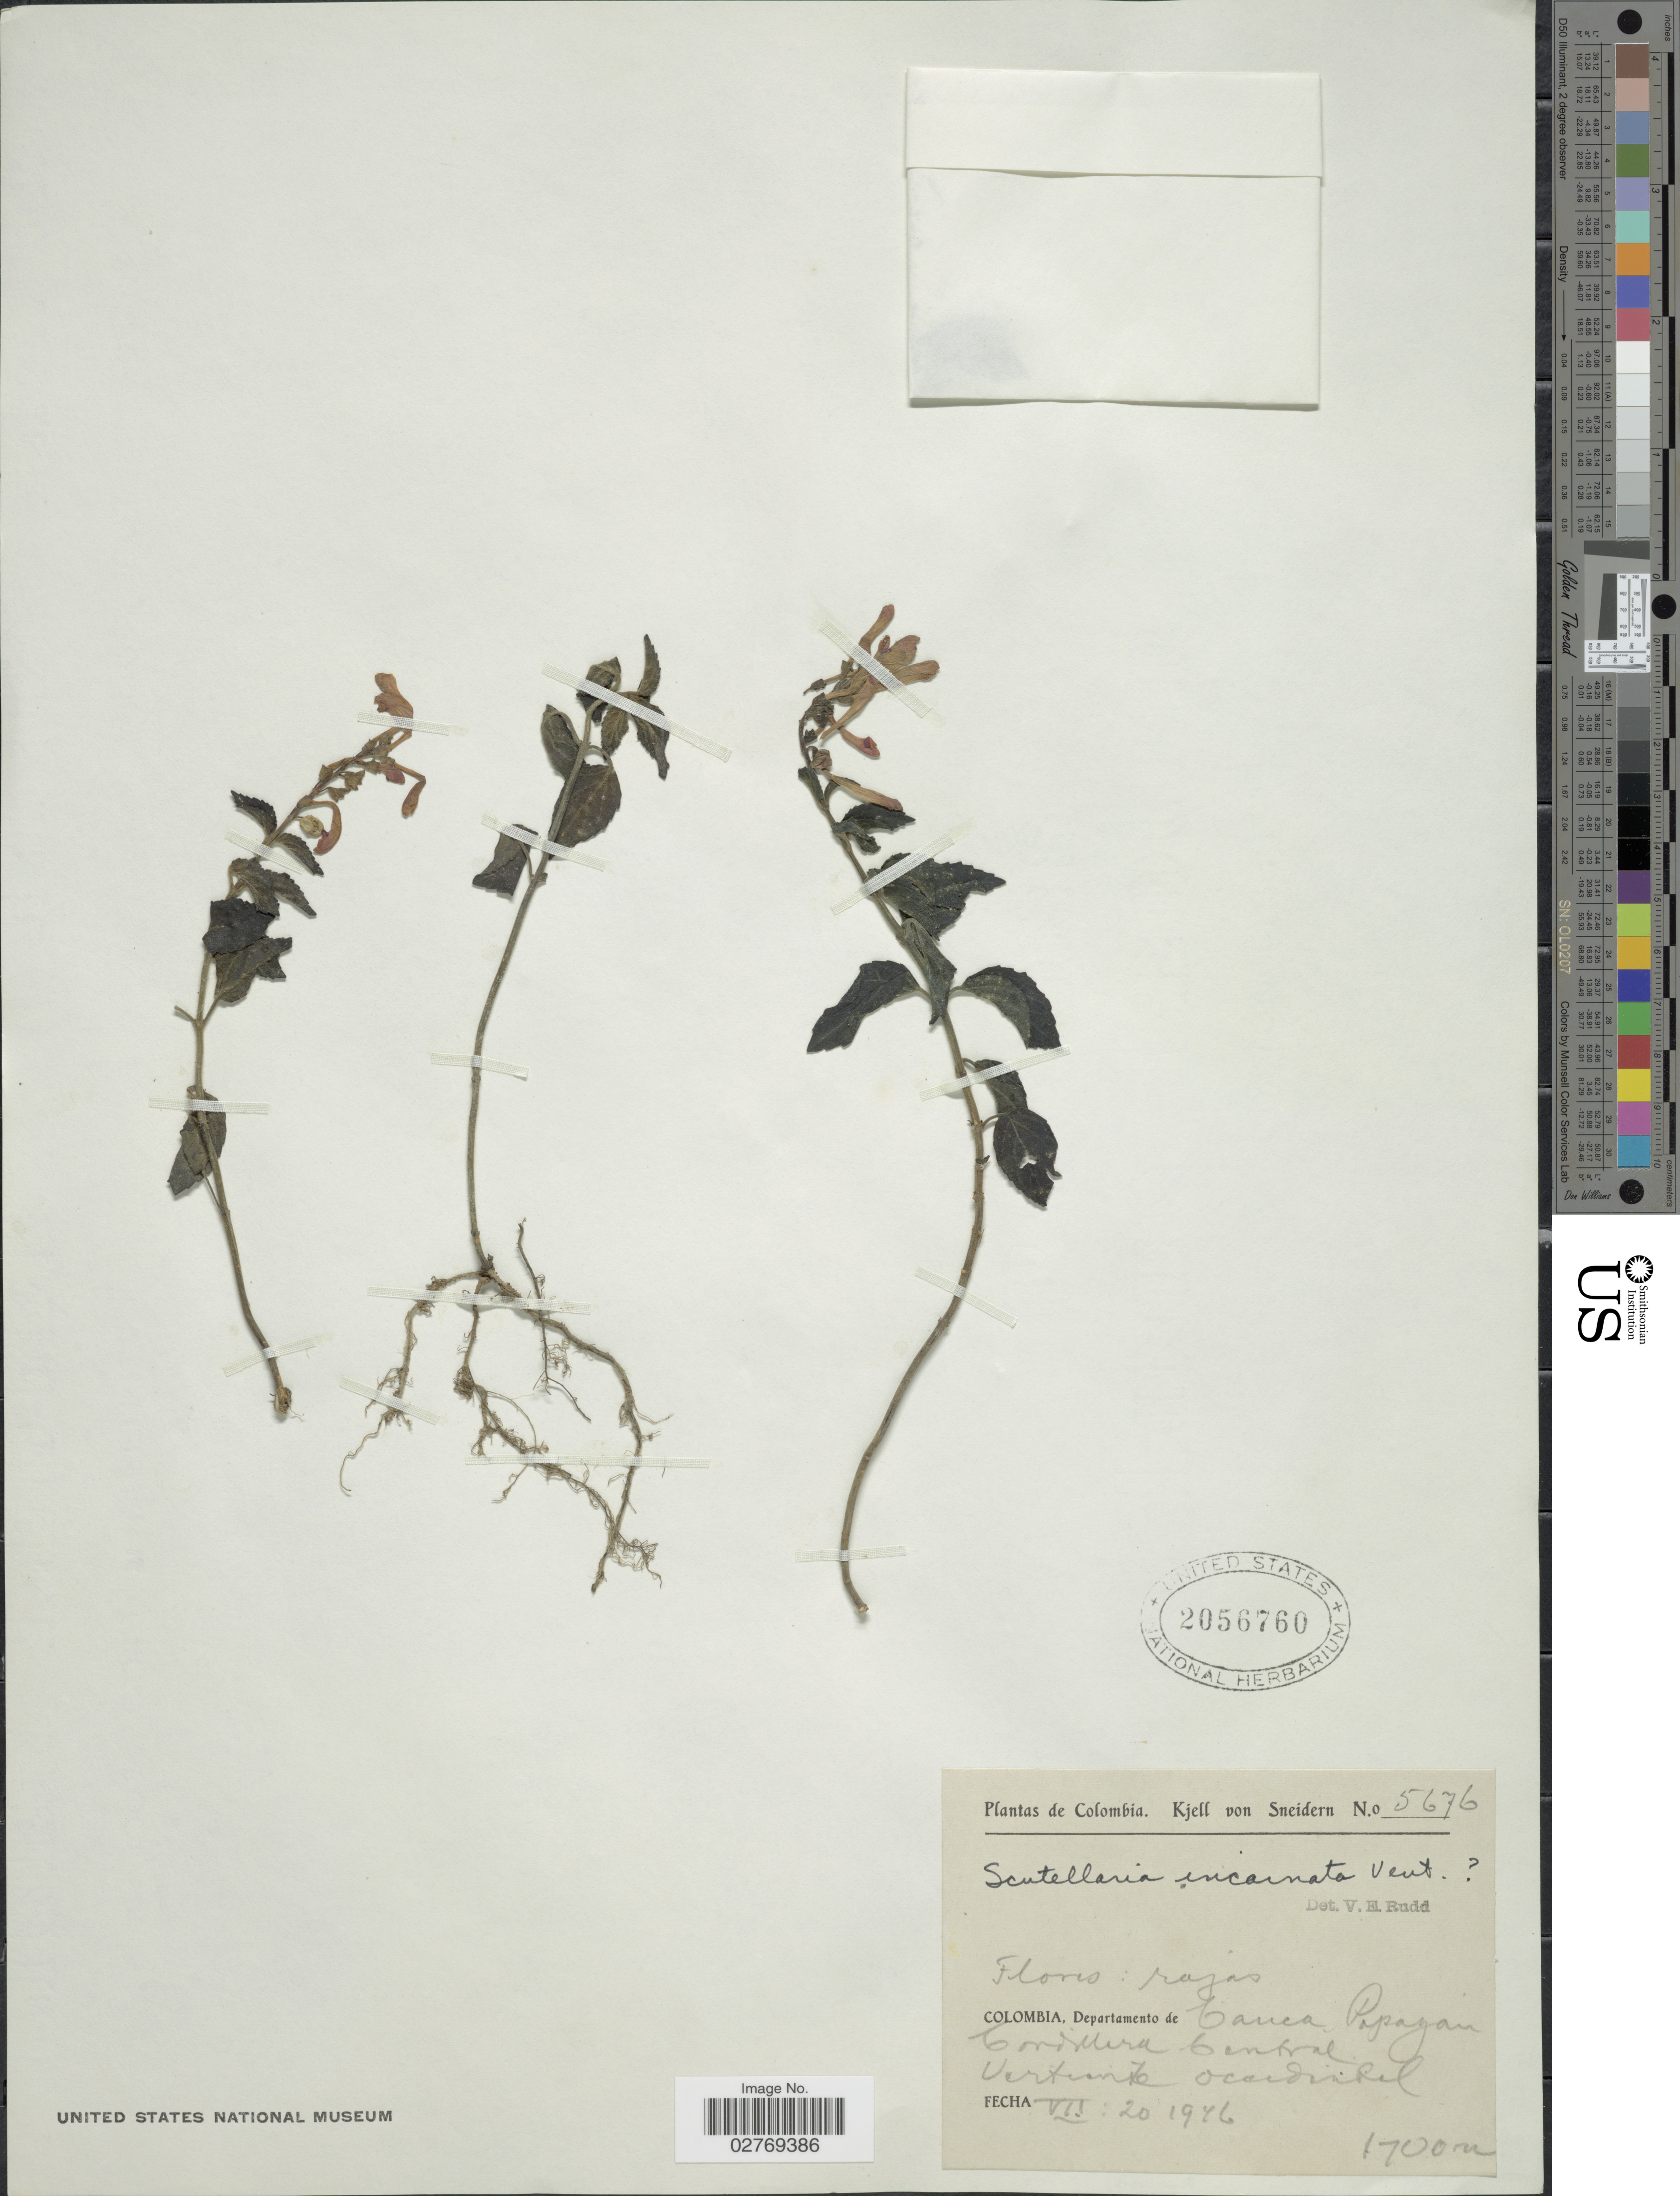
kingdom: Plantae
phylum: Tracheophyta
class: Magnoliopsida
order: Lamiales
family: Lamiaceae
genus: Scutellaria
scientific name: Scutellaria incarnata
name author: Vent.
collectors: K. von Sneidern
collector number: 5676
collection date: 1946-07-20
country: Colombia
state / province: Cauca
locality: Departamento de Cauca, Popayan Cordillera Central Vertiente Occidental.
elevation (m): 1700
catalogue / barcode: US 2056760